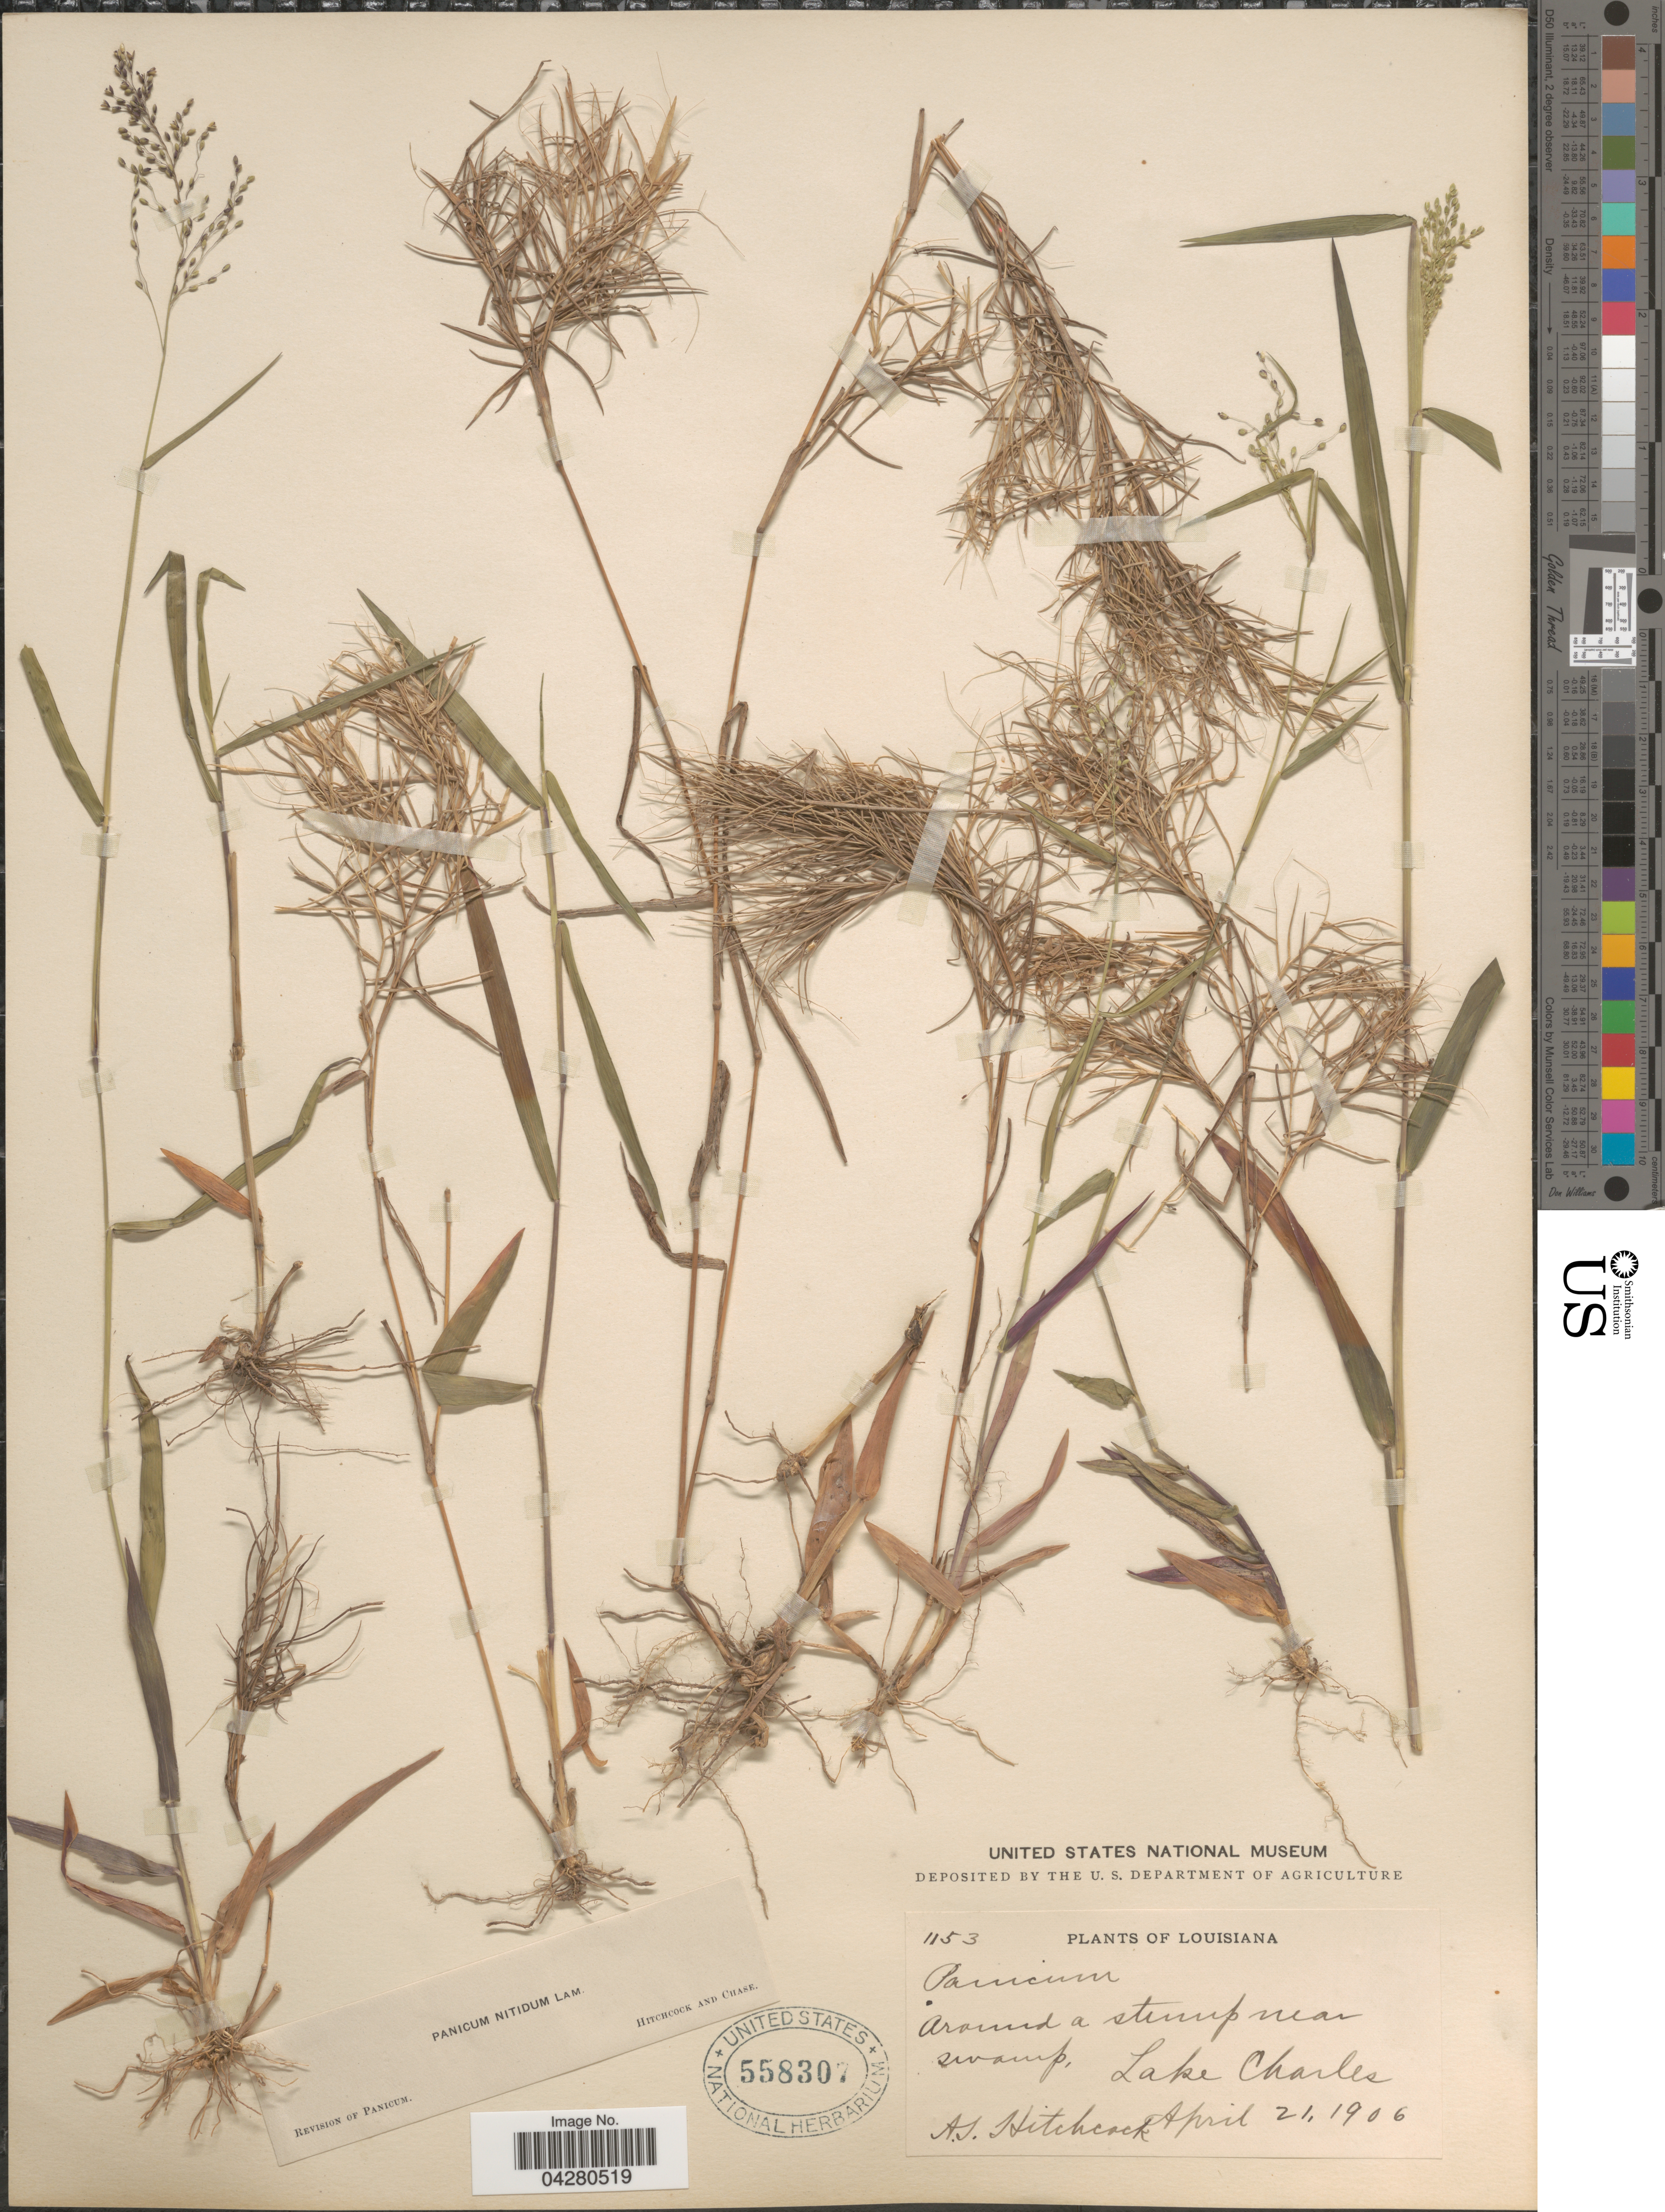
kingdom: Plantae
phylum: Tracheophyta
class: Liliopsida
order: Poales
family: Poaceae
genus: Dichanthelium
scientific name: Dichanthelium dichotomum var. dichotomum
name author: (L.) Gould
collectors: A. S. Hitchcock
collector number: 1153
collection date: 1906-04-21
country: United States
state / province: Louisiana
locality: Around a stump near swamp, Lake Charles.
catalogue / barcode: US 558307